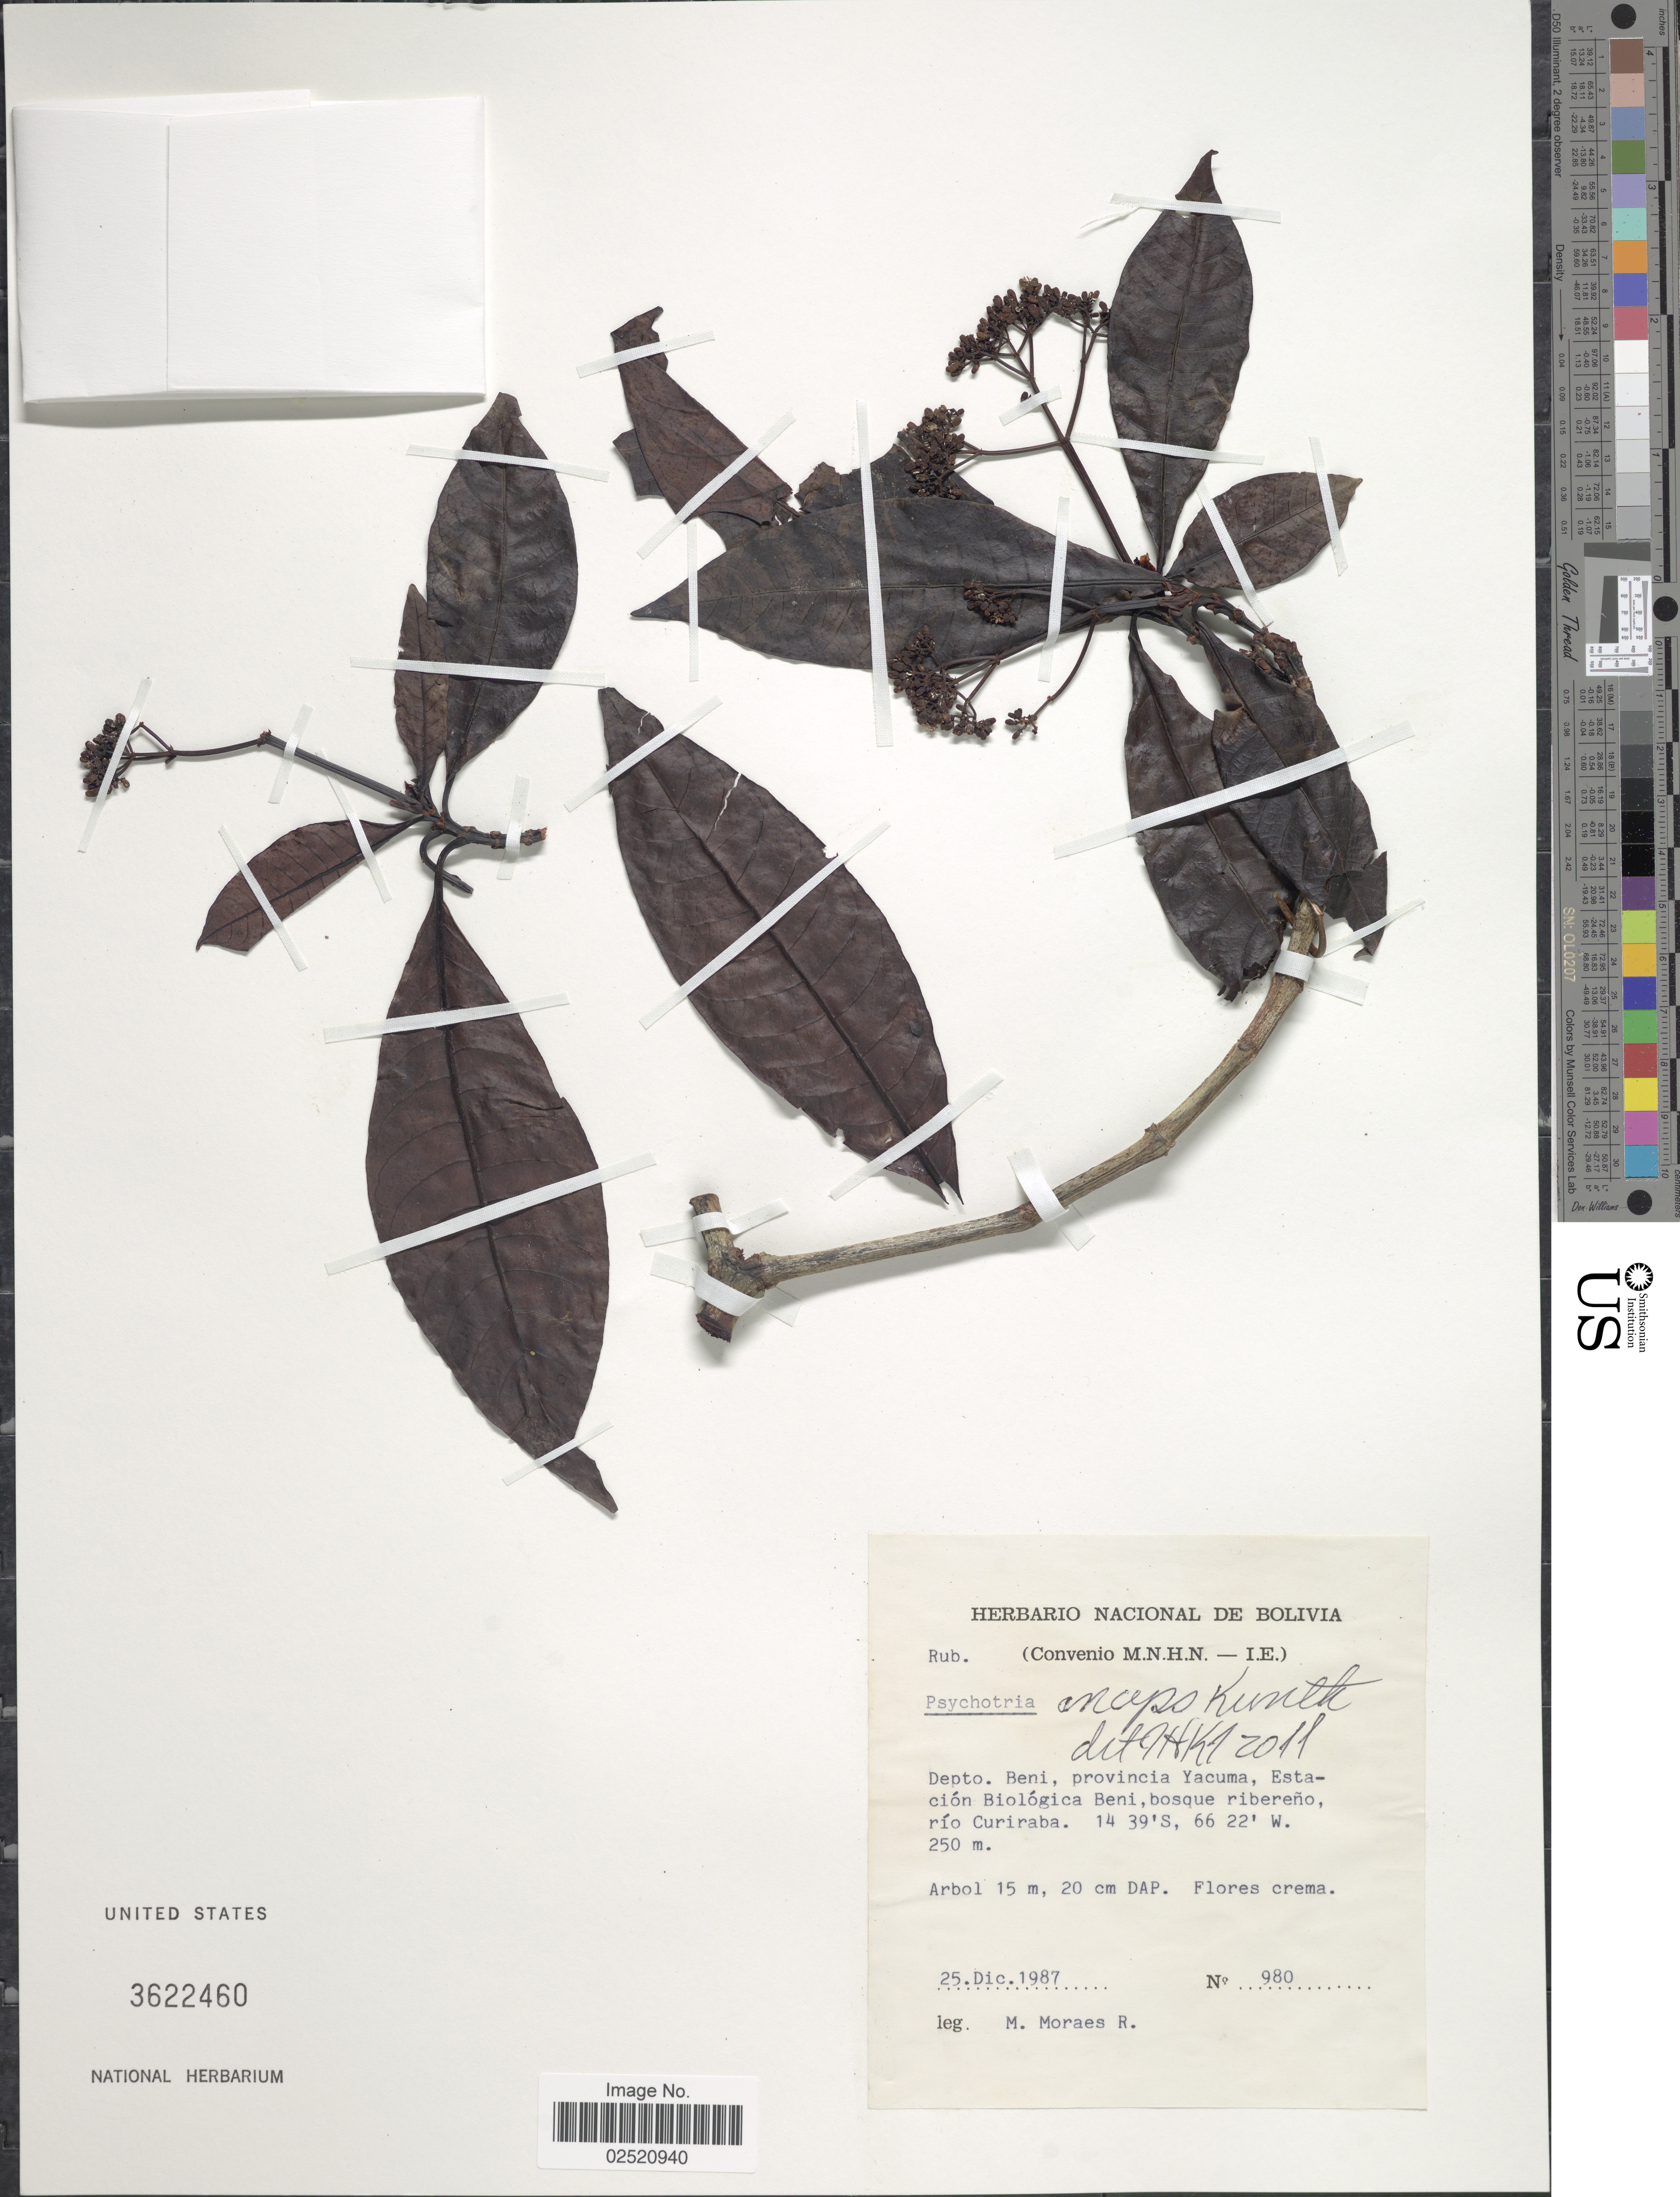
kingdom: Plantae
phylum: Tracheophyta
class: Magnoliopsida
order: Gentianales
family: Rubiaceae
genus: Psychotria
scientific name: Psychotria anceps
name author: Kunth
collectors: M. Moraes R.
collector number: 980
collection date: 1987-12-25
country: Bolivia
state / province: Beni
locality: Provincia Yacuma, Estacion Biologica Beni, bosque ribereno rio Curiraba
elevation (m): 250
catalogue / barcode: US 3622460